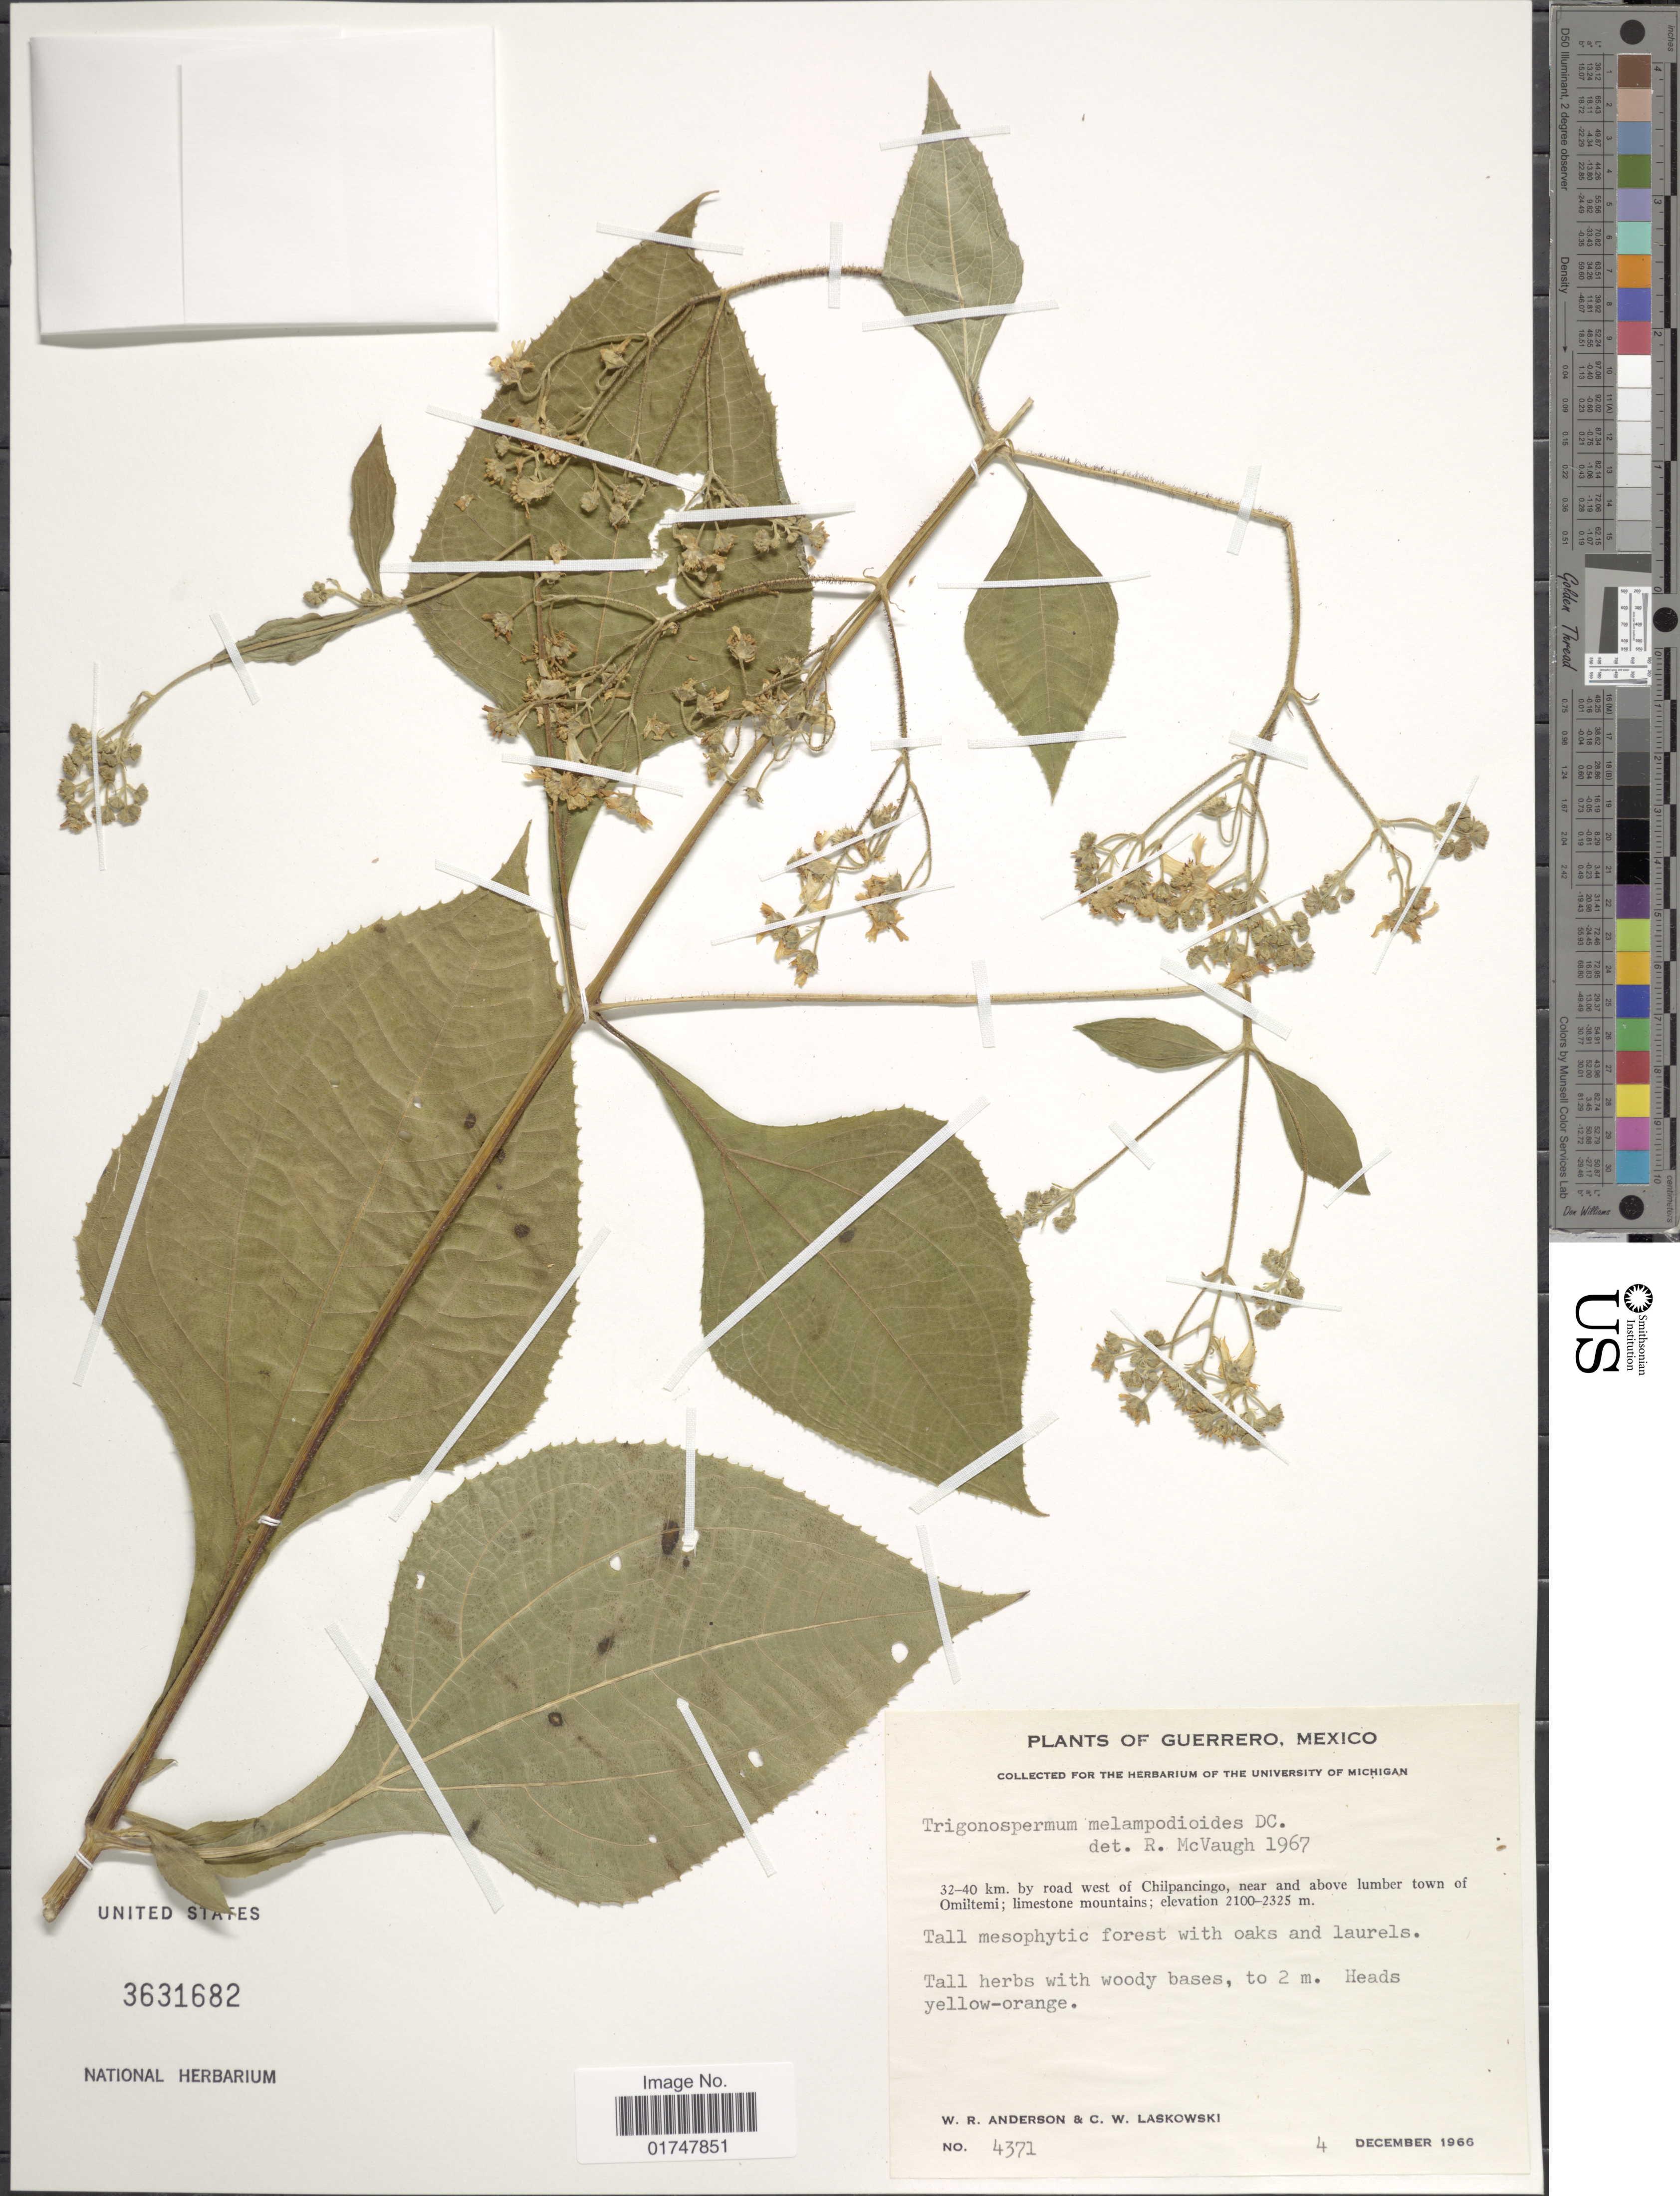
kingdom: Plantae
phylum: Tracheophyta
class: Magnoliopsida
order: Asterales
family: Asteraceae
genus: Trigonospermum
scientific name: Trigonospermum melampodioides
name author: DC.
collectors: W. R. Anderson & C. Laskowski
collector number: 4371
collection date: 1966-12-04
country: Mexico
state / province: Guerrero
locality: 32-40 km by road west of Chilpancingo, near and above lumber town of Omiltemi; limestone mountains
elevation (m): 2100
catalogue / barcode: US 3631682